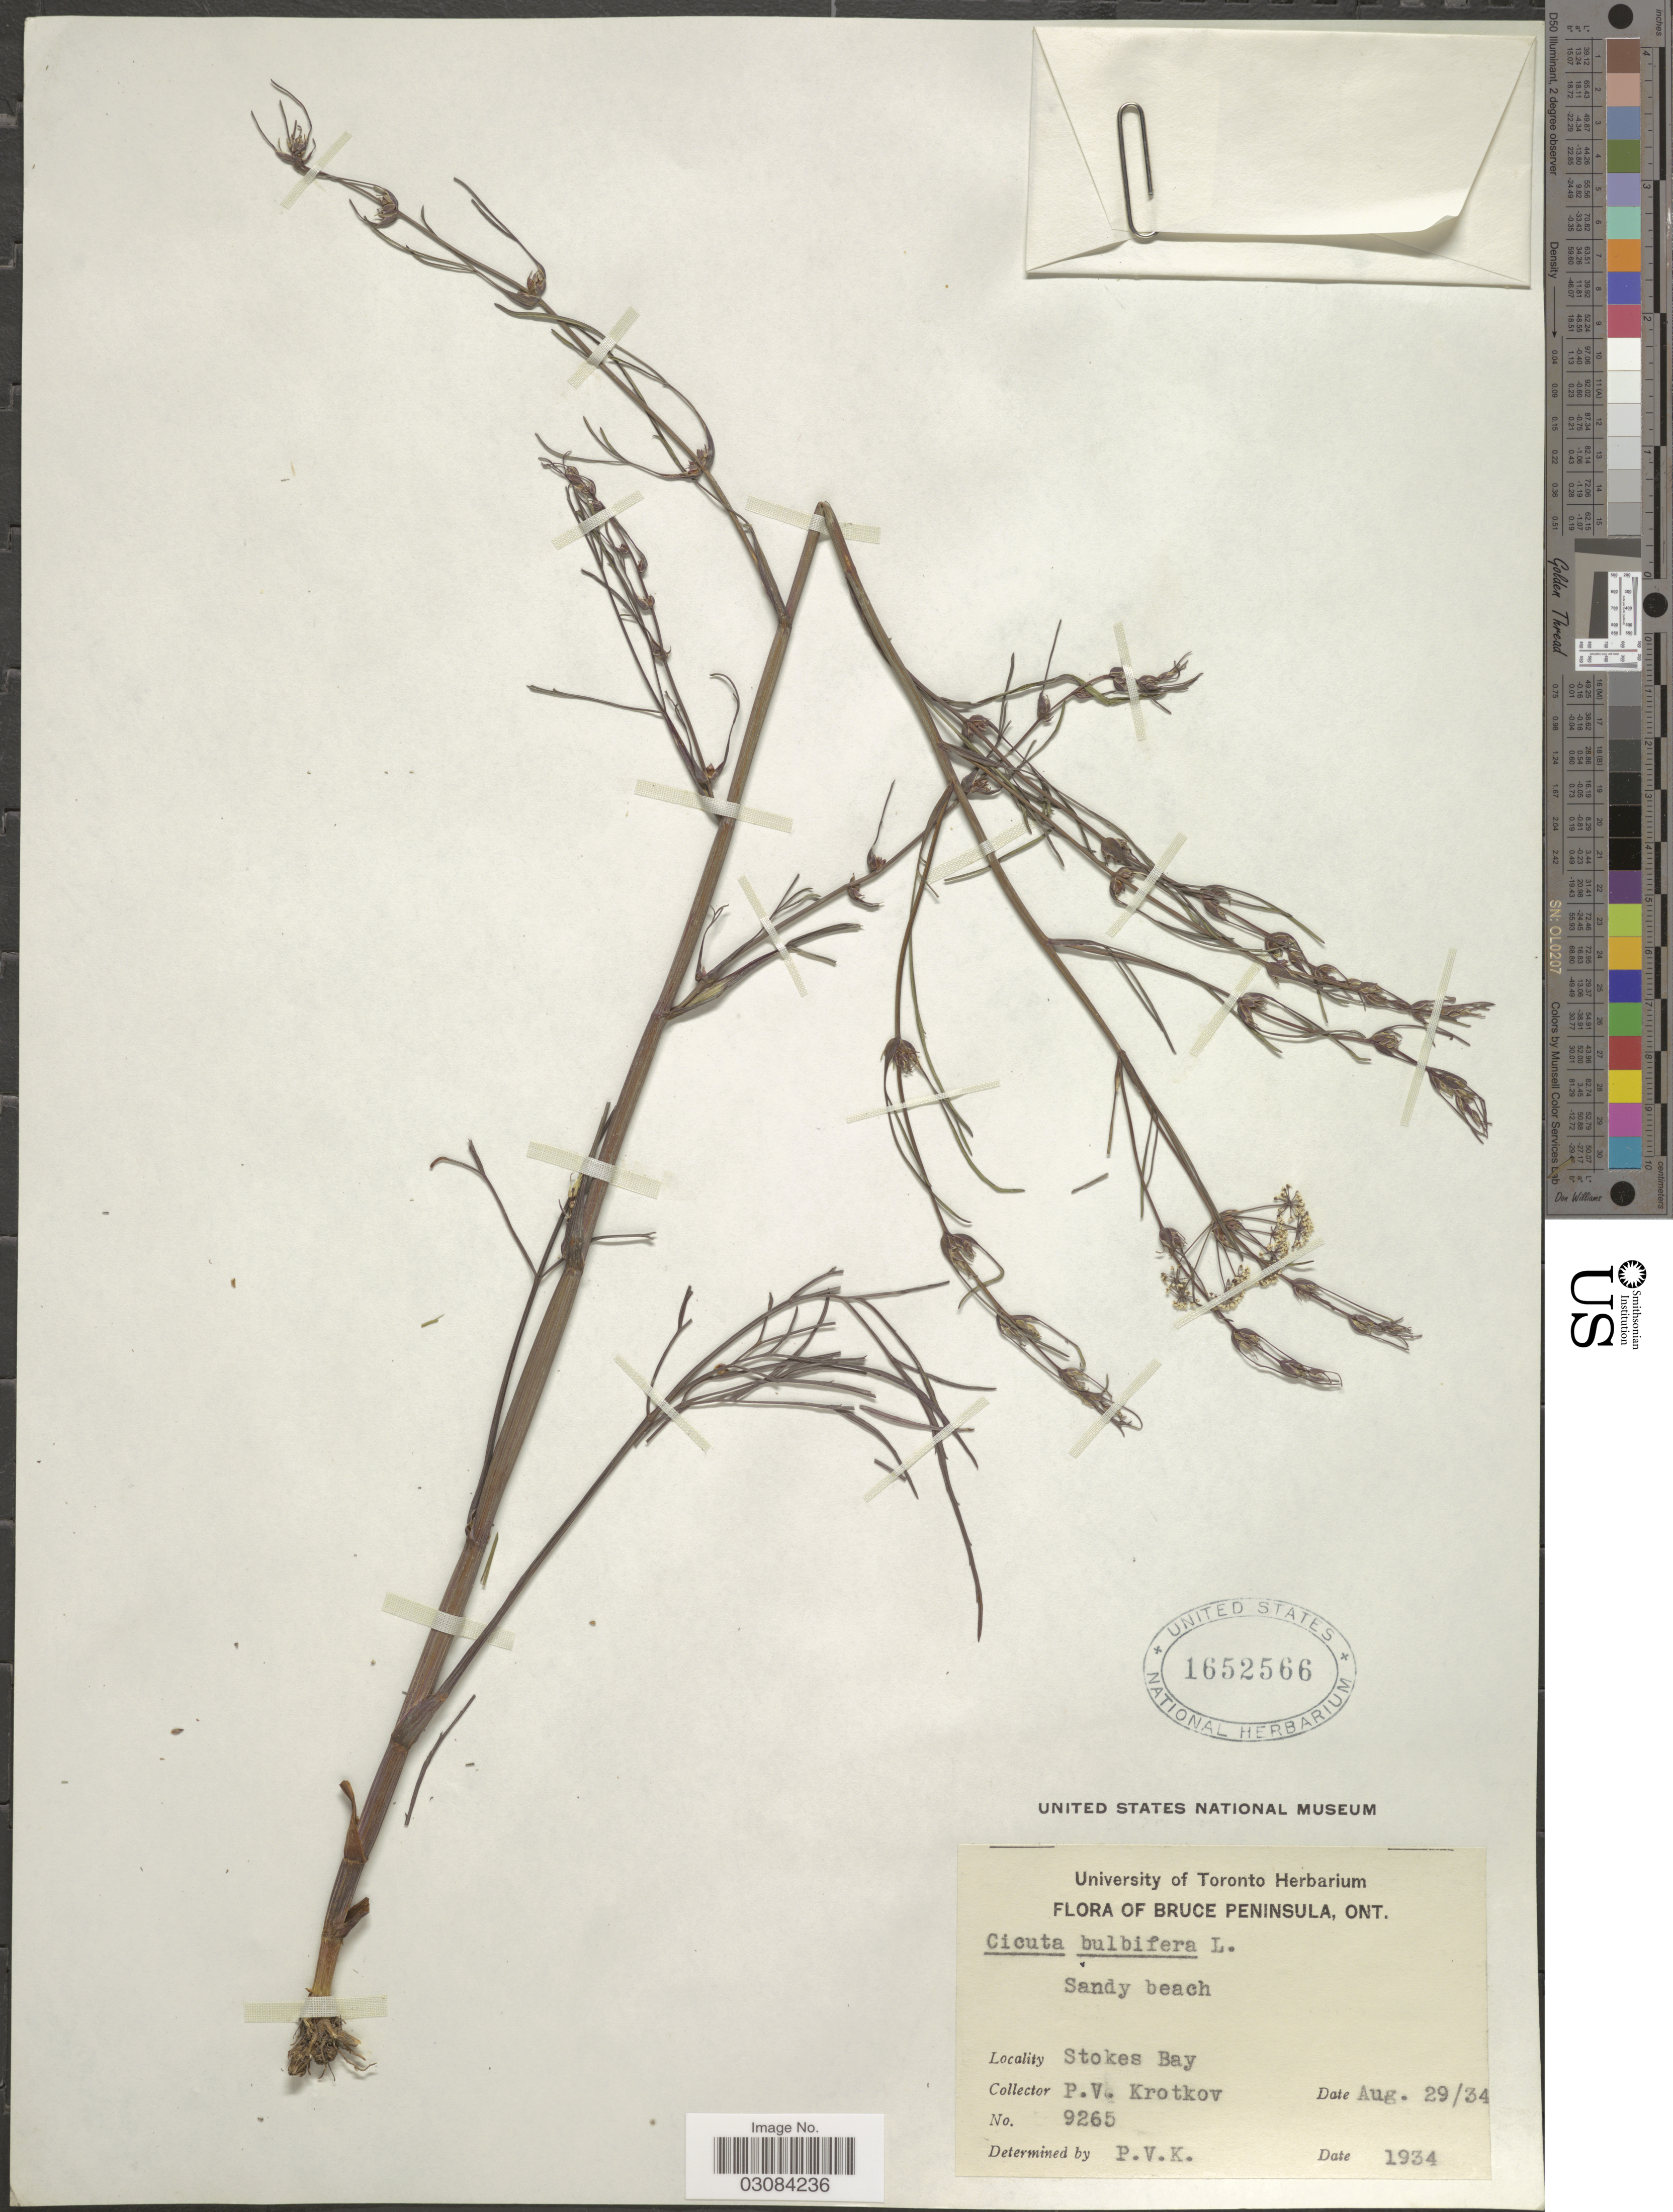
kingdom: Plantae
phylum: Tracheophyta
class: Magnoliopsida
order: Apiales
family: Apiaceae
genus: Cicuta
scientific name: Cicuta bulbifera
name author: L.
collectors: P. V. Krotkov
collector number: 9265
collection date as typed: Transcribed d/m/y: 29/8/34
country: Canada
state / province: Ontario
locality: Bruce Peninsula. Stokes Bay.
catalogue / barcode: US 1652566